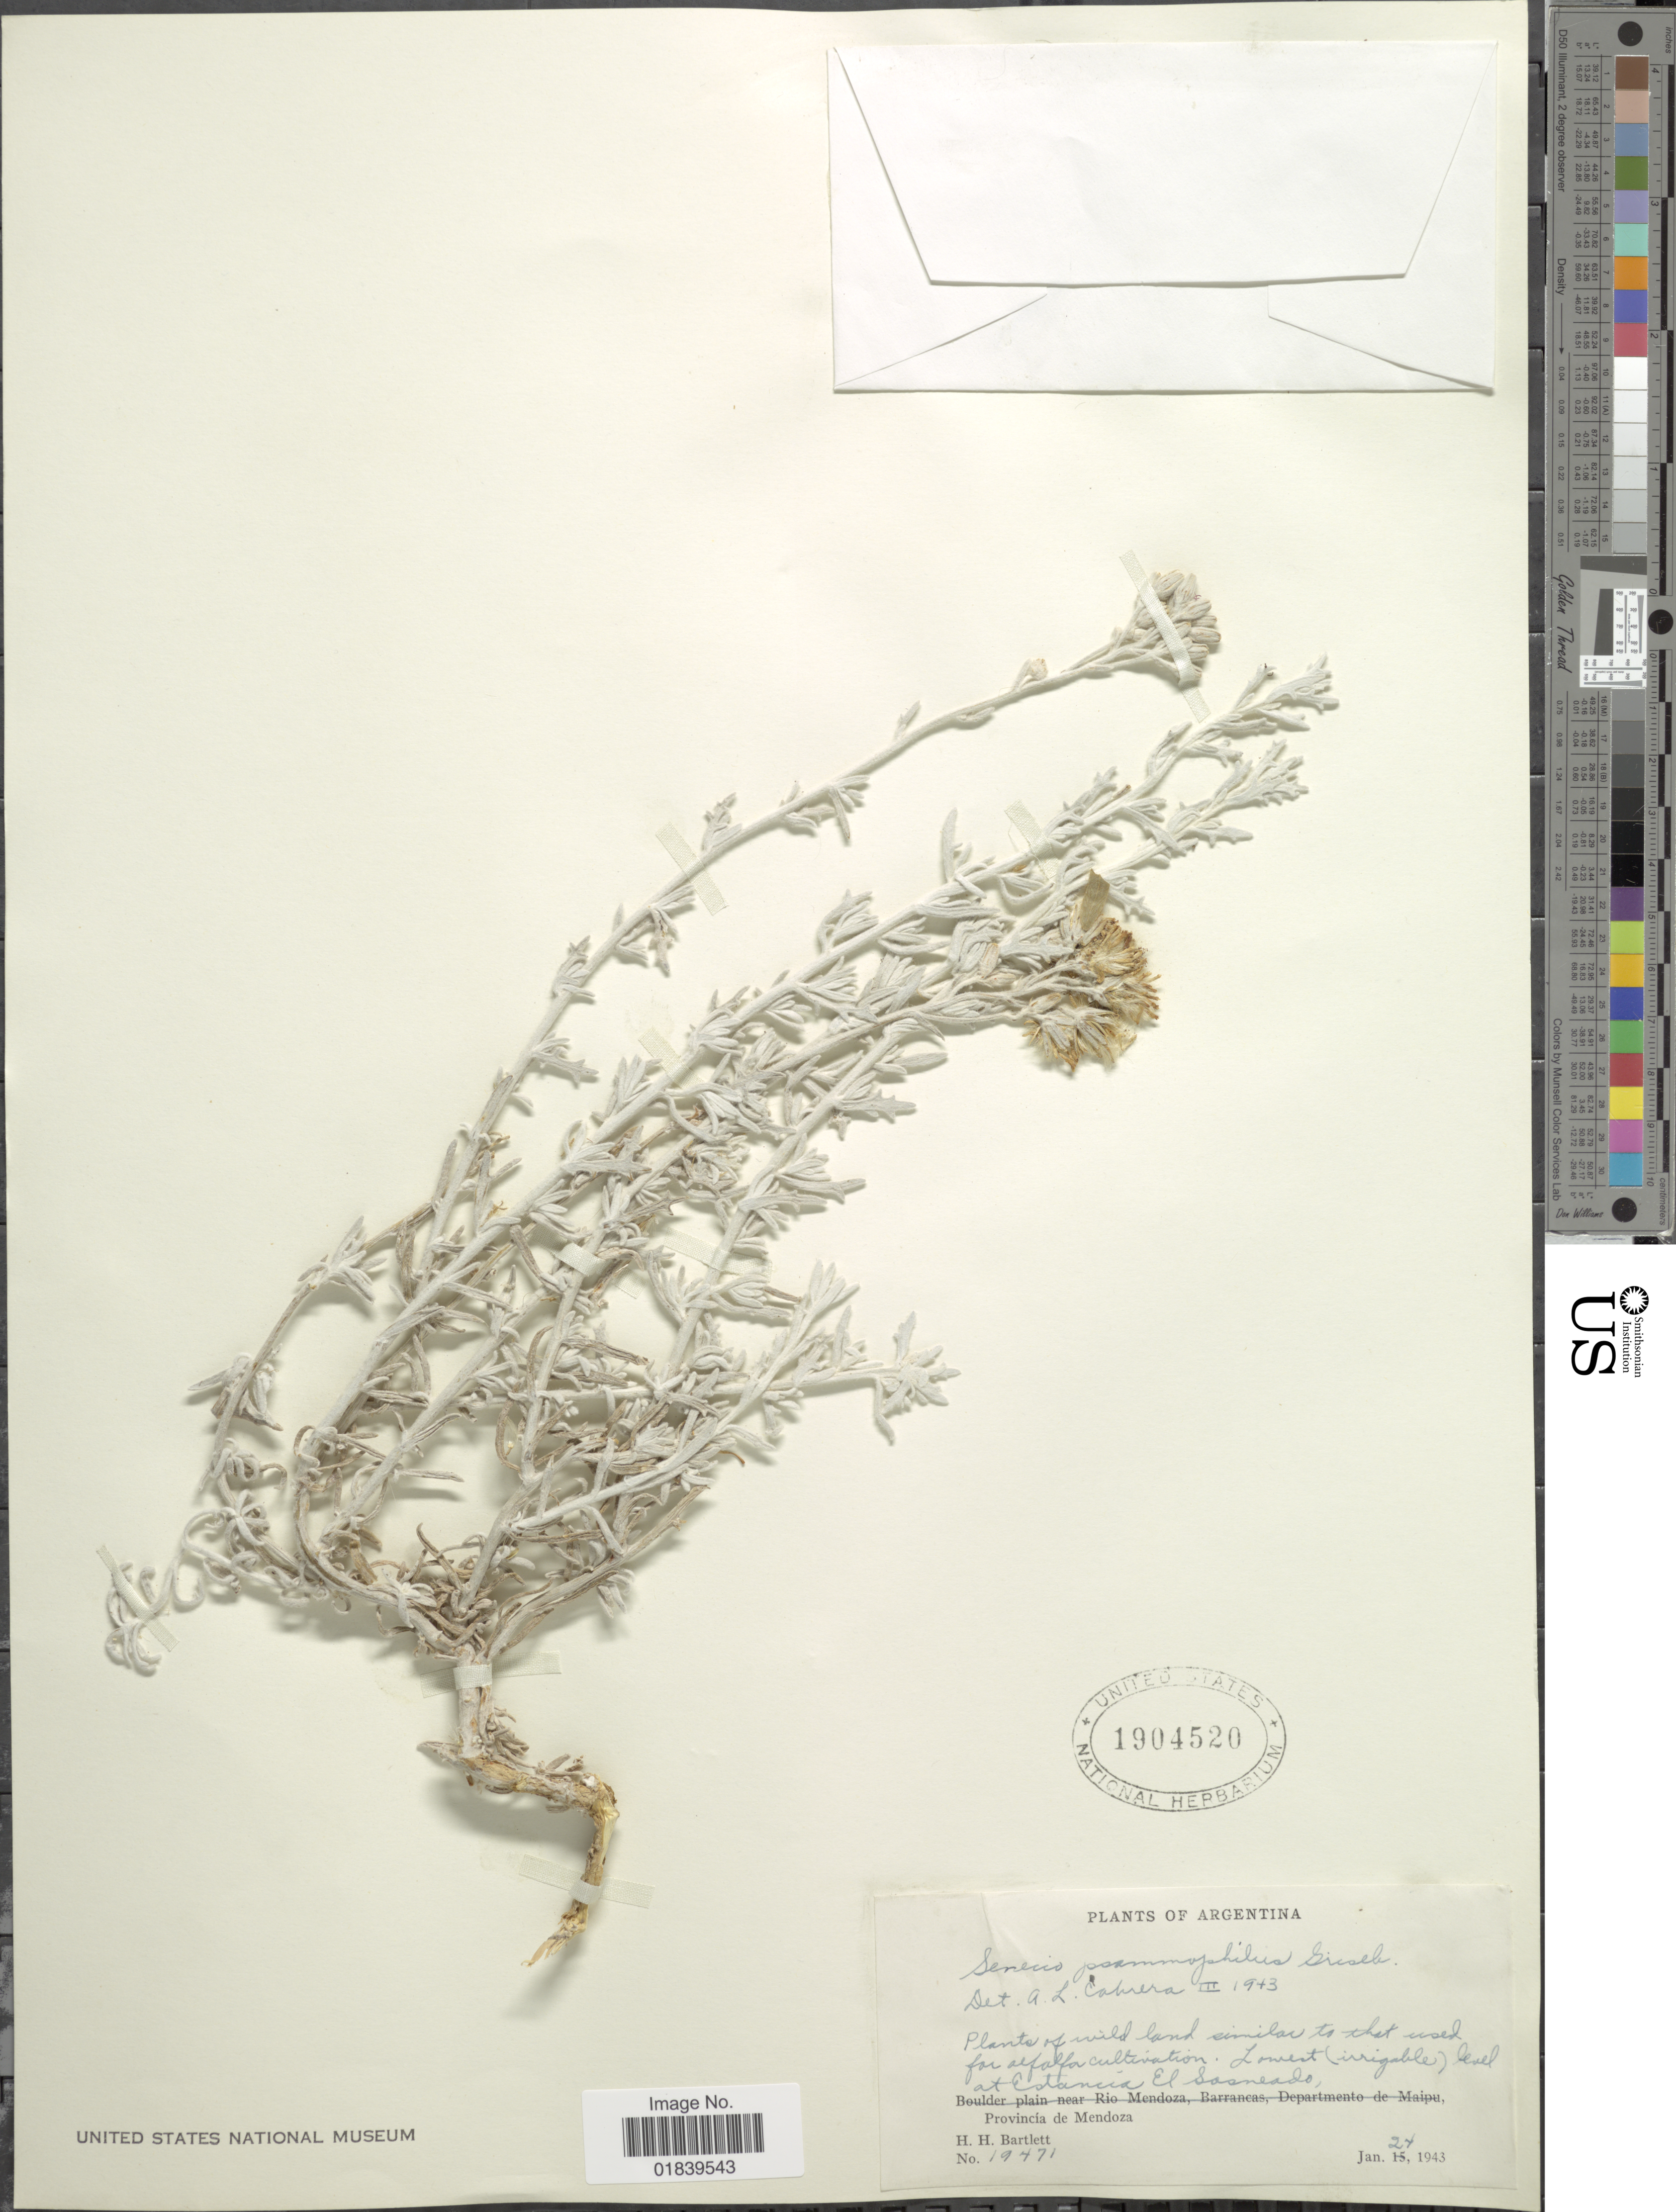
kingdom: Plantae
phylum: Tracheophyta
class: Magnoliopsida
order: Asterales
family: Asteraceae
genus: Senecio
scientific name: Senecio filaginoides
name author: DC.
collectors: H. H. Bartlett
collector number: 19471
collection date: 1943-01-24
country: Argentina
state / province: Mendoza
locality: Estancia El Sadneado, Provincia de Mendoza.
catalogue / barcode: US 1904520